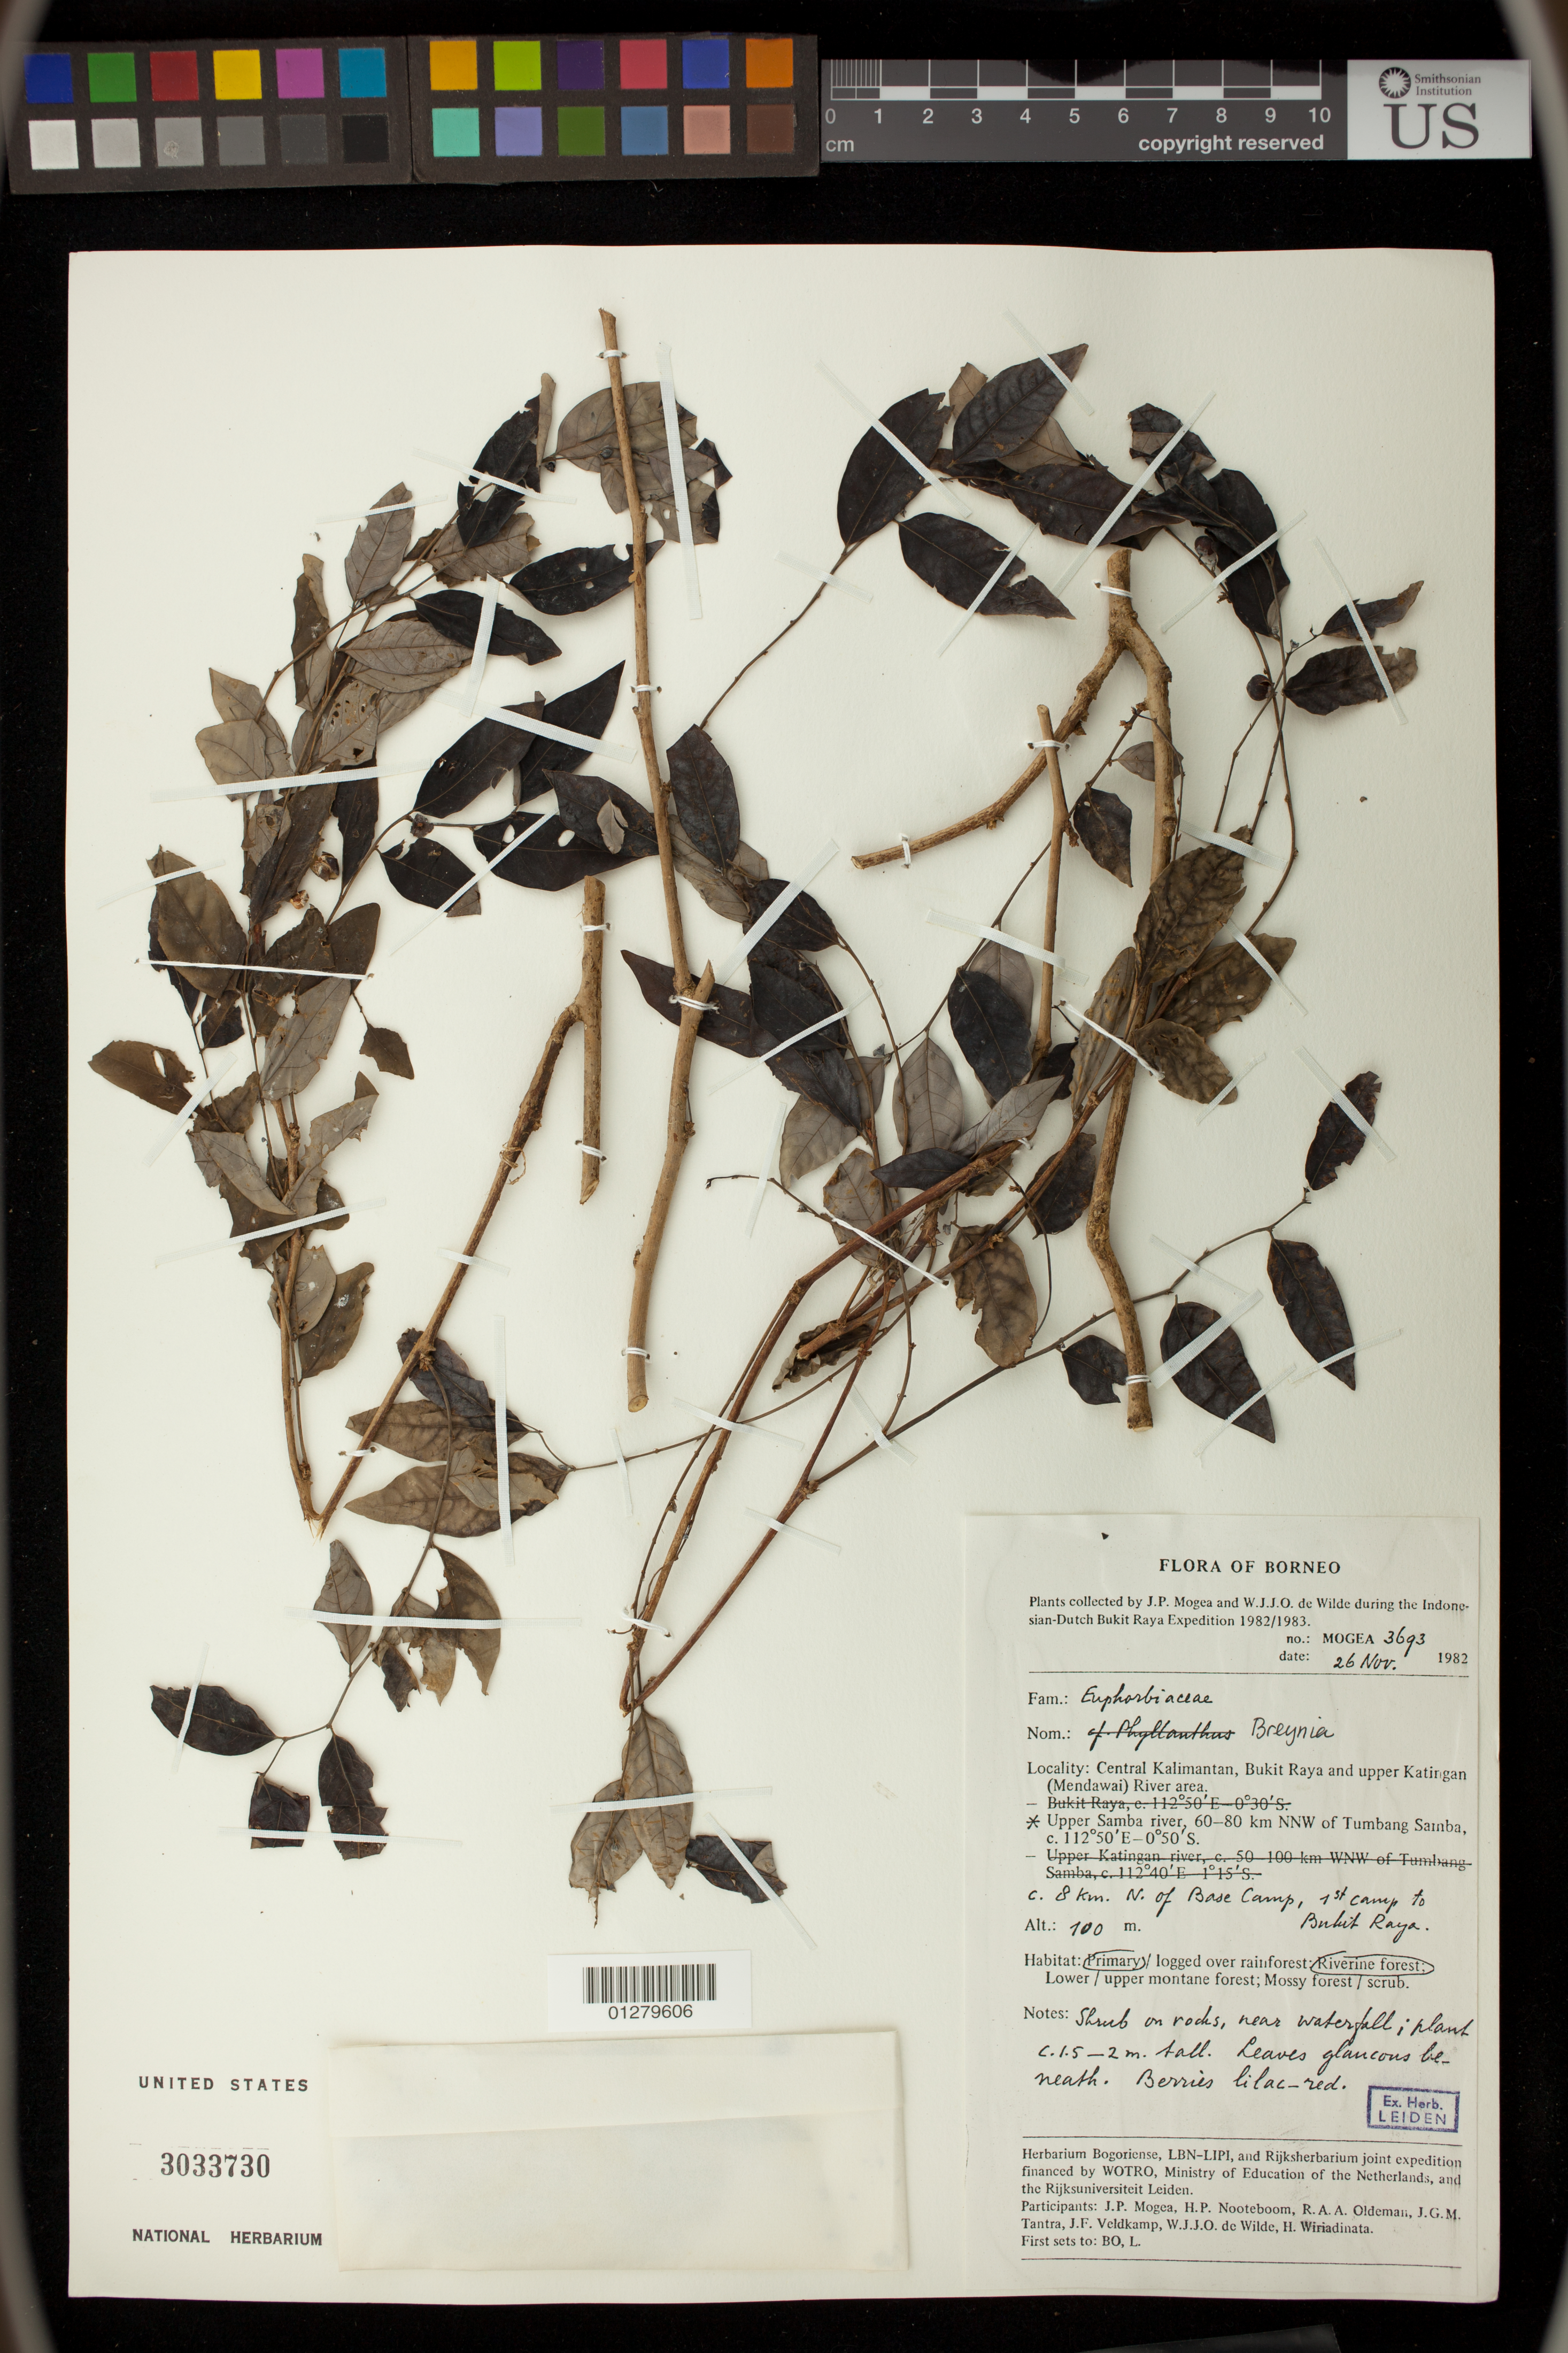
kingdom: Plantae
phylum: Tracheophyta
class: Magnoliopsida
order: Malpighiales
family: Phyllanthaceae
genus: Breynia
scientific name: Breynia sp.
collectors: J. Mogea & W. J. de Wilde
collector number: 3693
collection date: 1982-11-26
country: Indonesia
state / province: Kalimantan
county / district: Kalimantan Tengah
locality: Borneo. Bukit Raya and upper Katingan (Mendawai) River area. Upper Samba river 60-80 km NNW of Tumbang Samba. c. 8 km. N. of Base Camp, 1st camp to Bukit Raya.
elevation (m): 100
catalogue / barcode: US 3033730